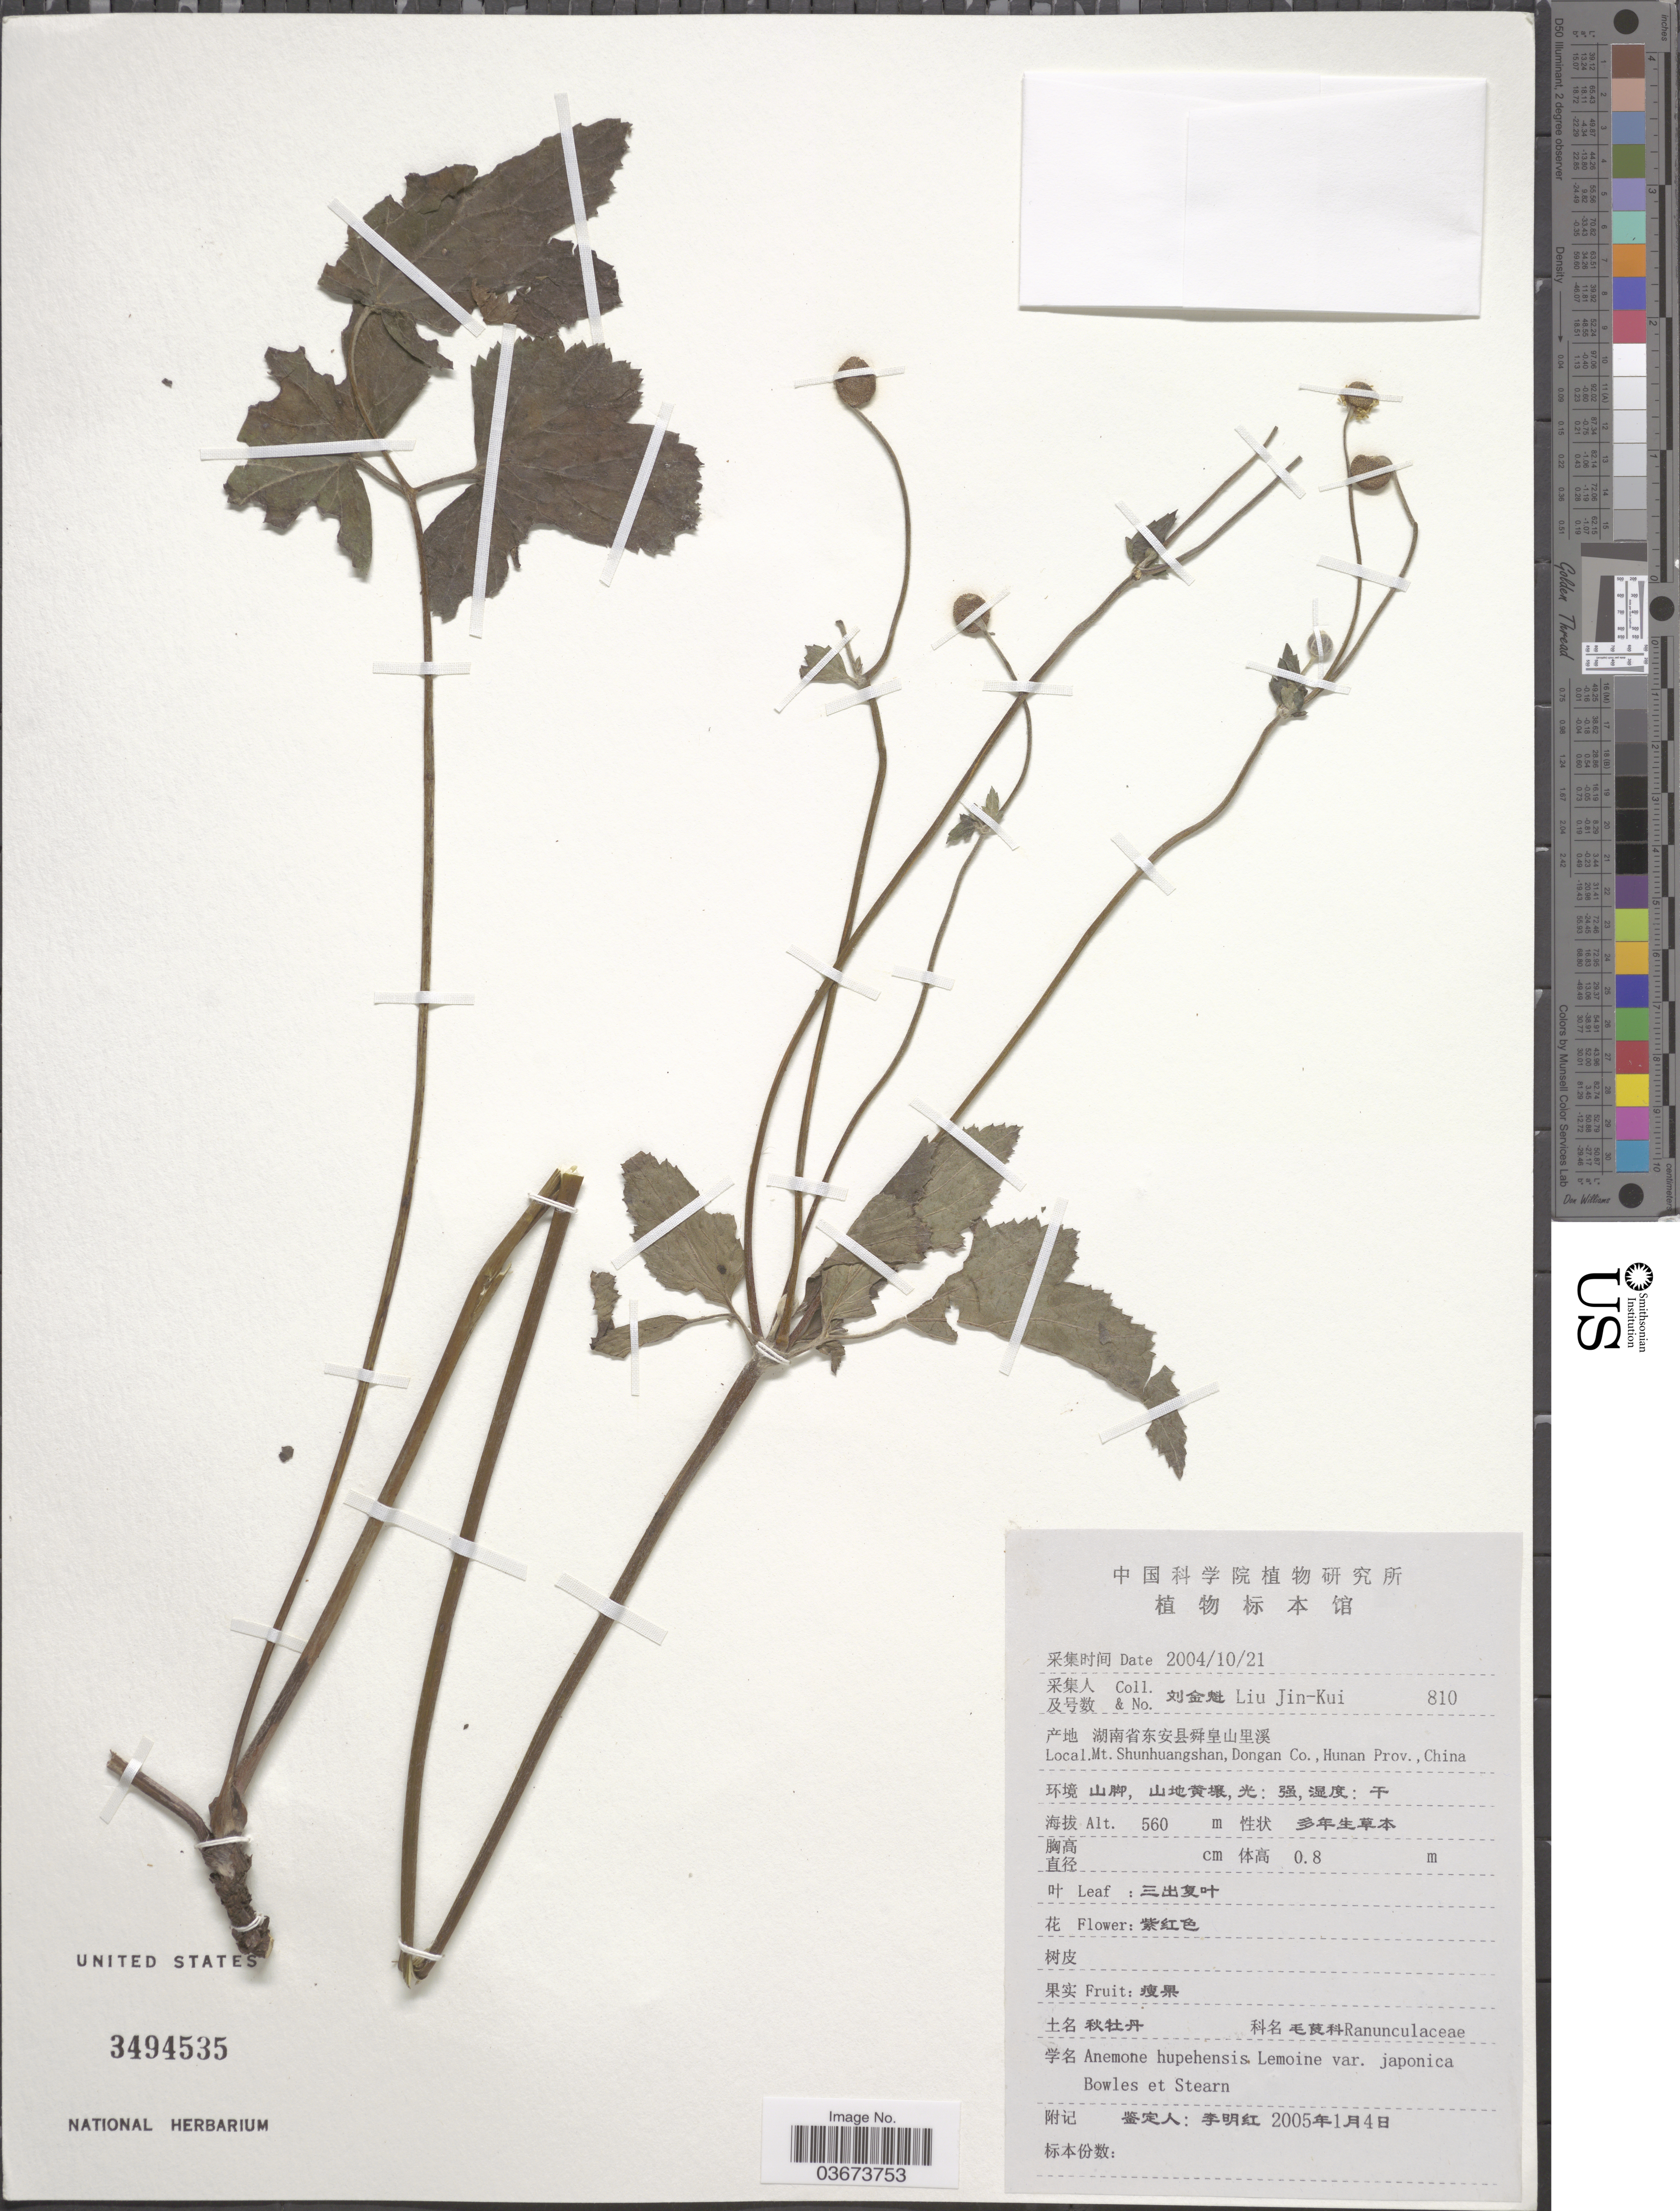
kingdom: Plantae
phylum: Tracheophyta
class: Magnoliopsida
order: Ranunculales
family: Ranunculaceae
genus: Anemone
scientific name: Anemone hupehensis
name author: (É. Lemoine) É. Lemoine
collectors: Liu Jin-Kui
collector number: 810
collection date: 2004-10-21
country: China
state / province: Hunan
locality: Mt. Shunhuangshan, Dongan co.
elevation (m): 560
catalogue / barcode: US 3494535